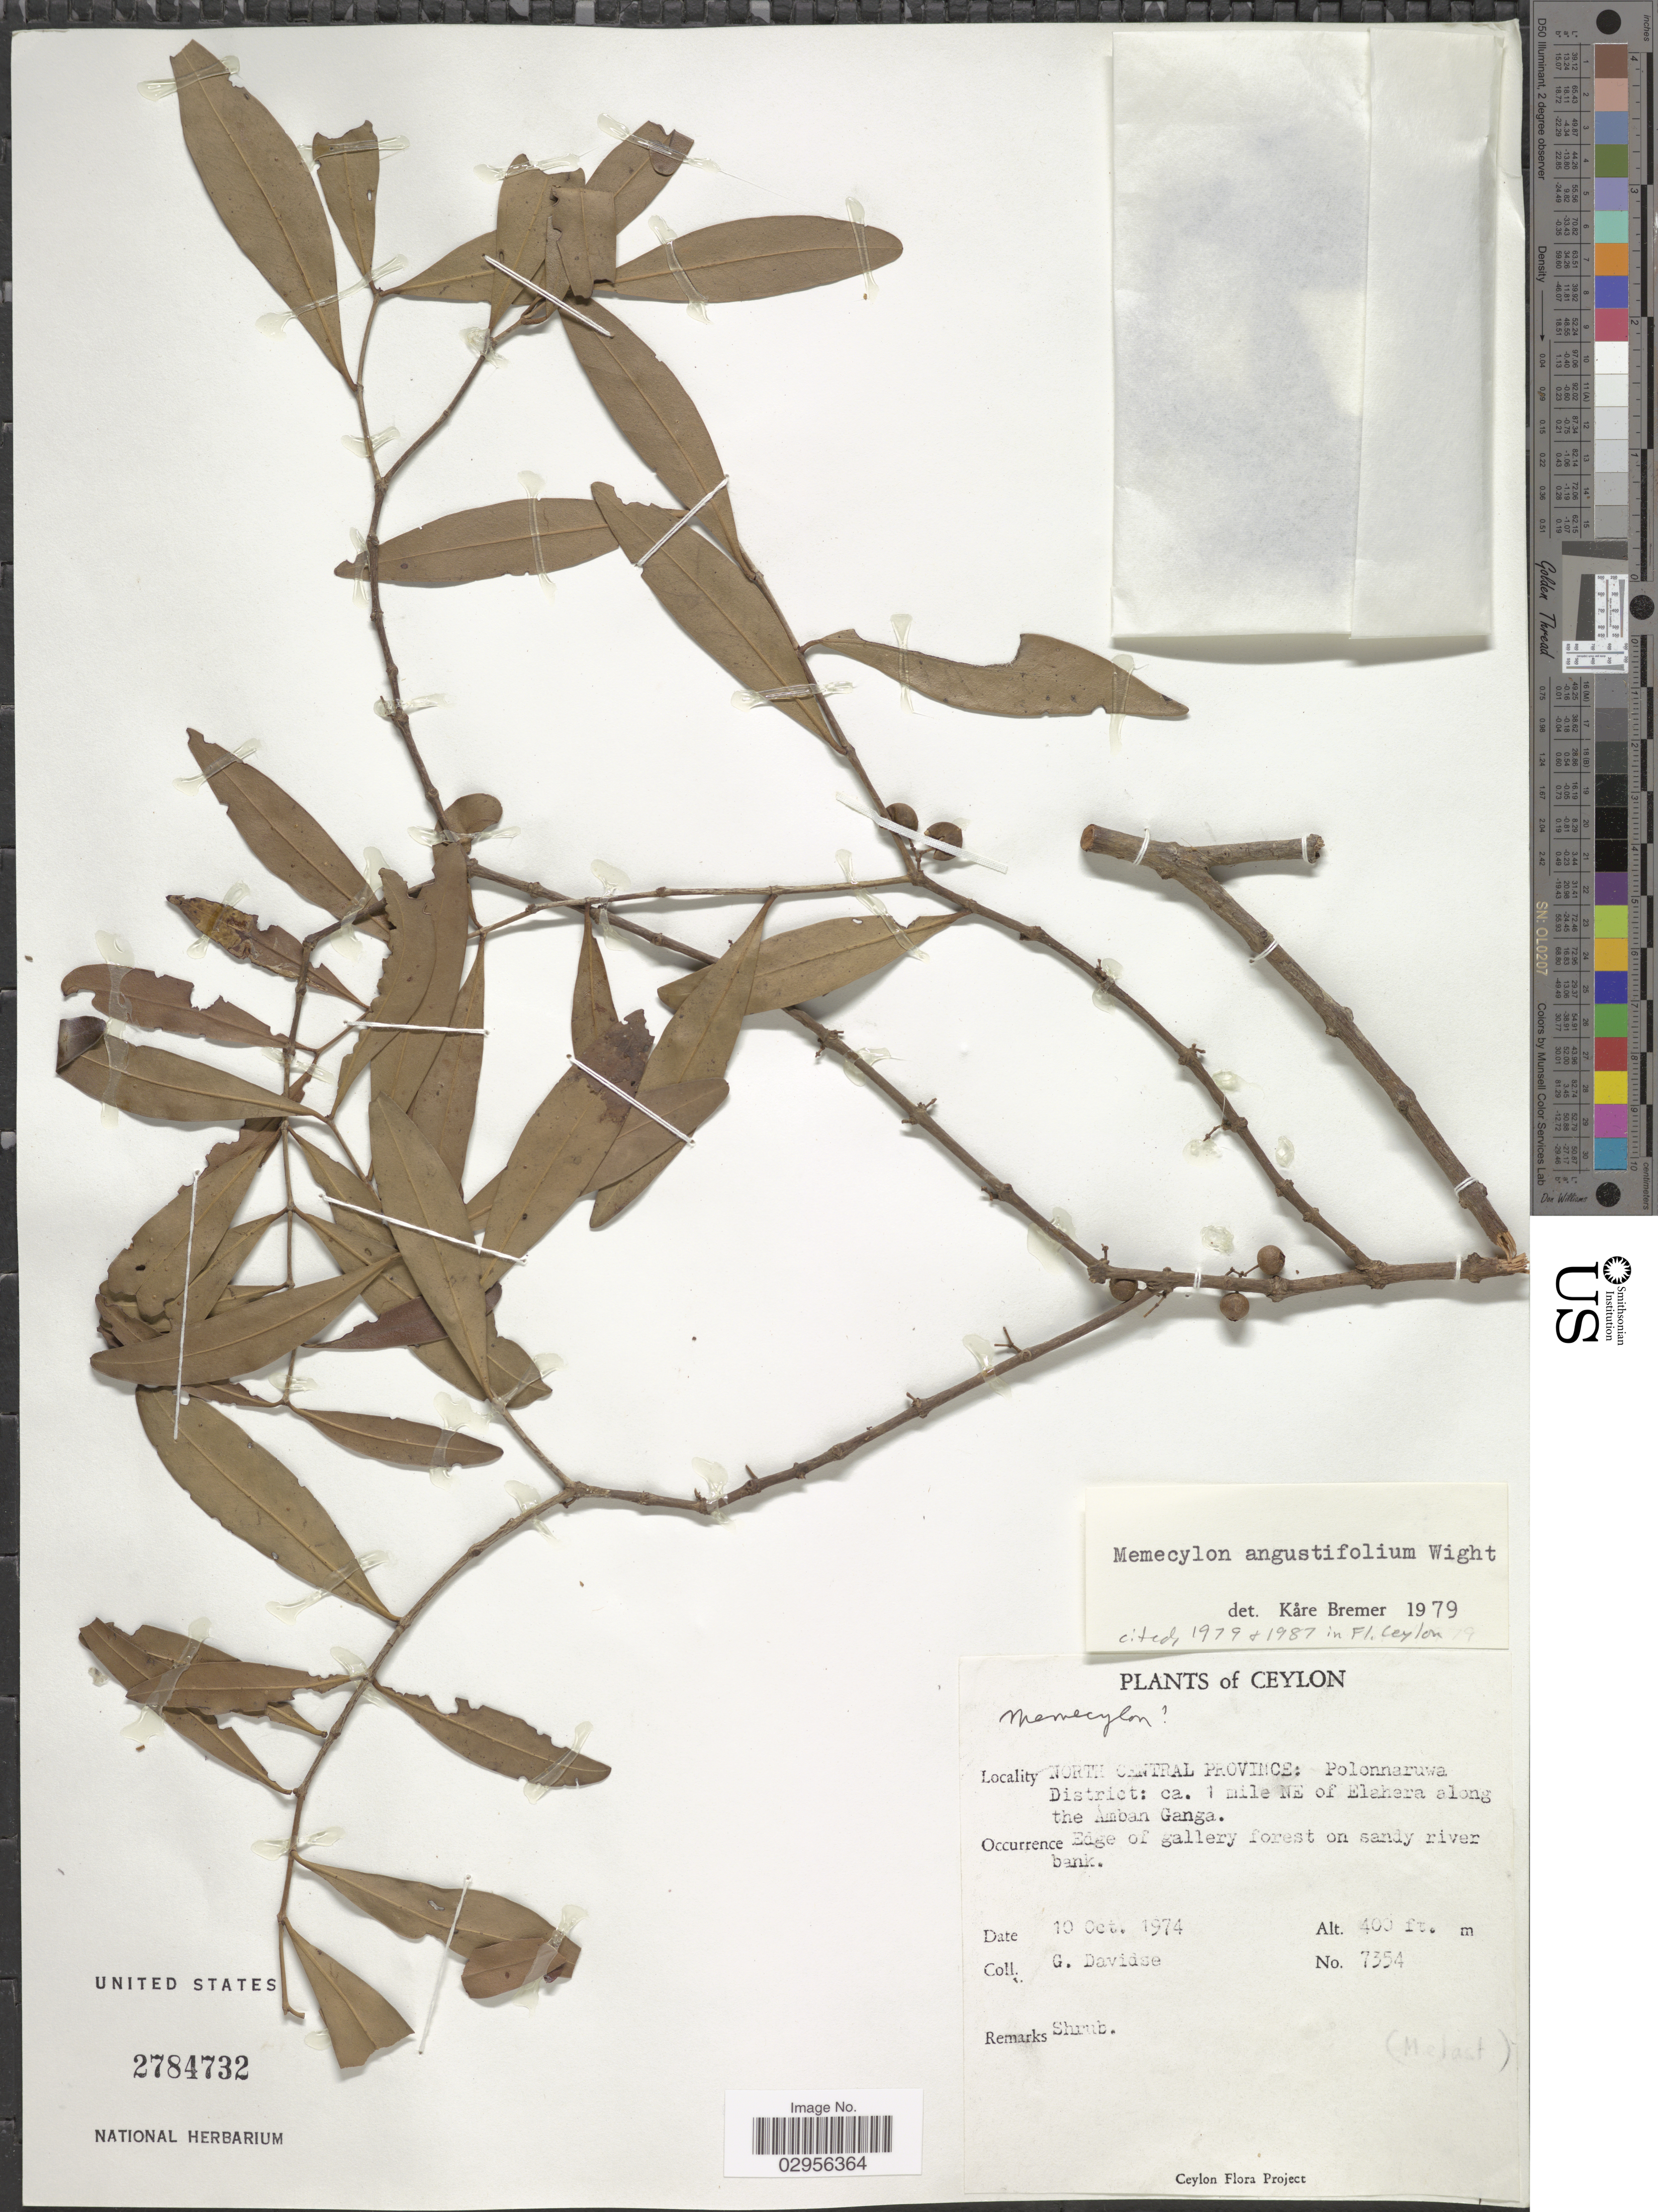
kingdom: Plantae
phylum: Tracheophyta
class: Magnoliopsida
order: Myrtales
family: Melastomataceae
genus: Memecylon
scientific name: Memecylon angustifolium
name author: Wight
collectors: G. Davidse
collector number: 7354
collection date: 1974-10-10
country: Sri Lanka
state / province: North Central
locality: Ceylon. Polonnaruwa District: ca. 1 mile NE of Elahera along the Amban Ganga.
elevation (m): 122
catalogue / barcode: US 2784732